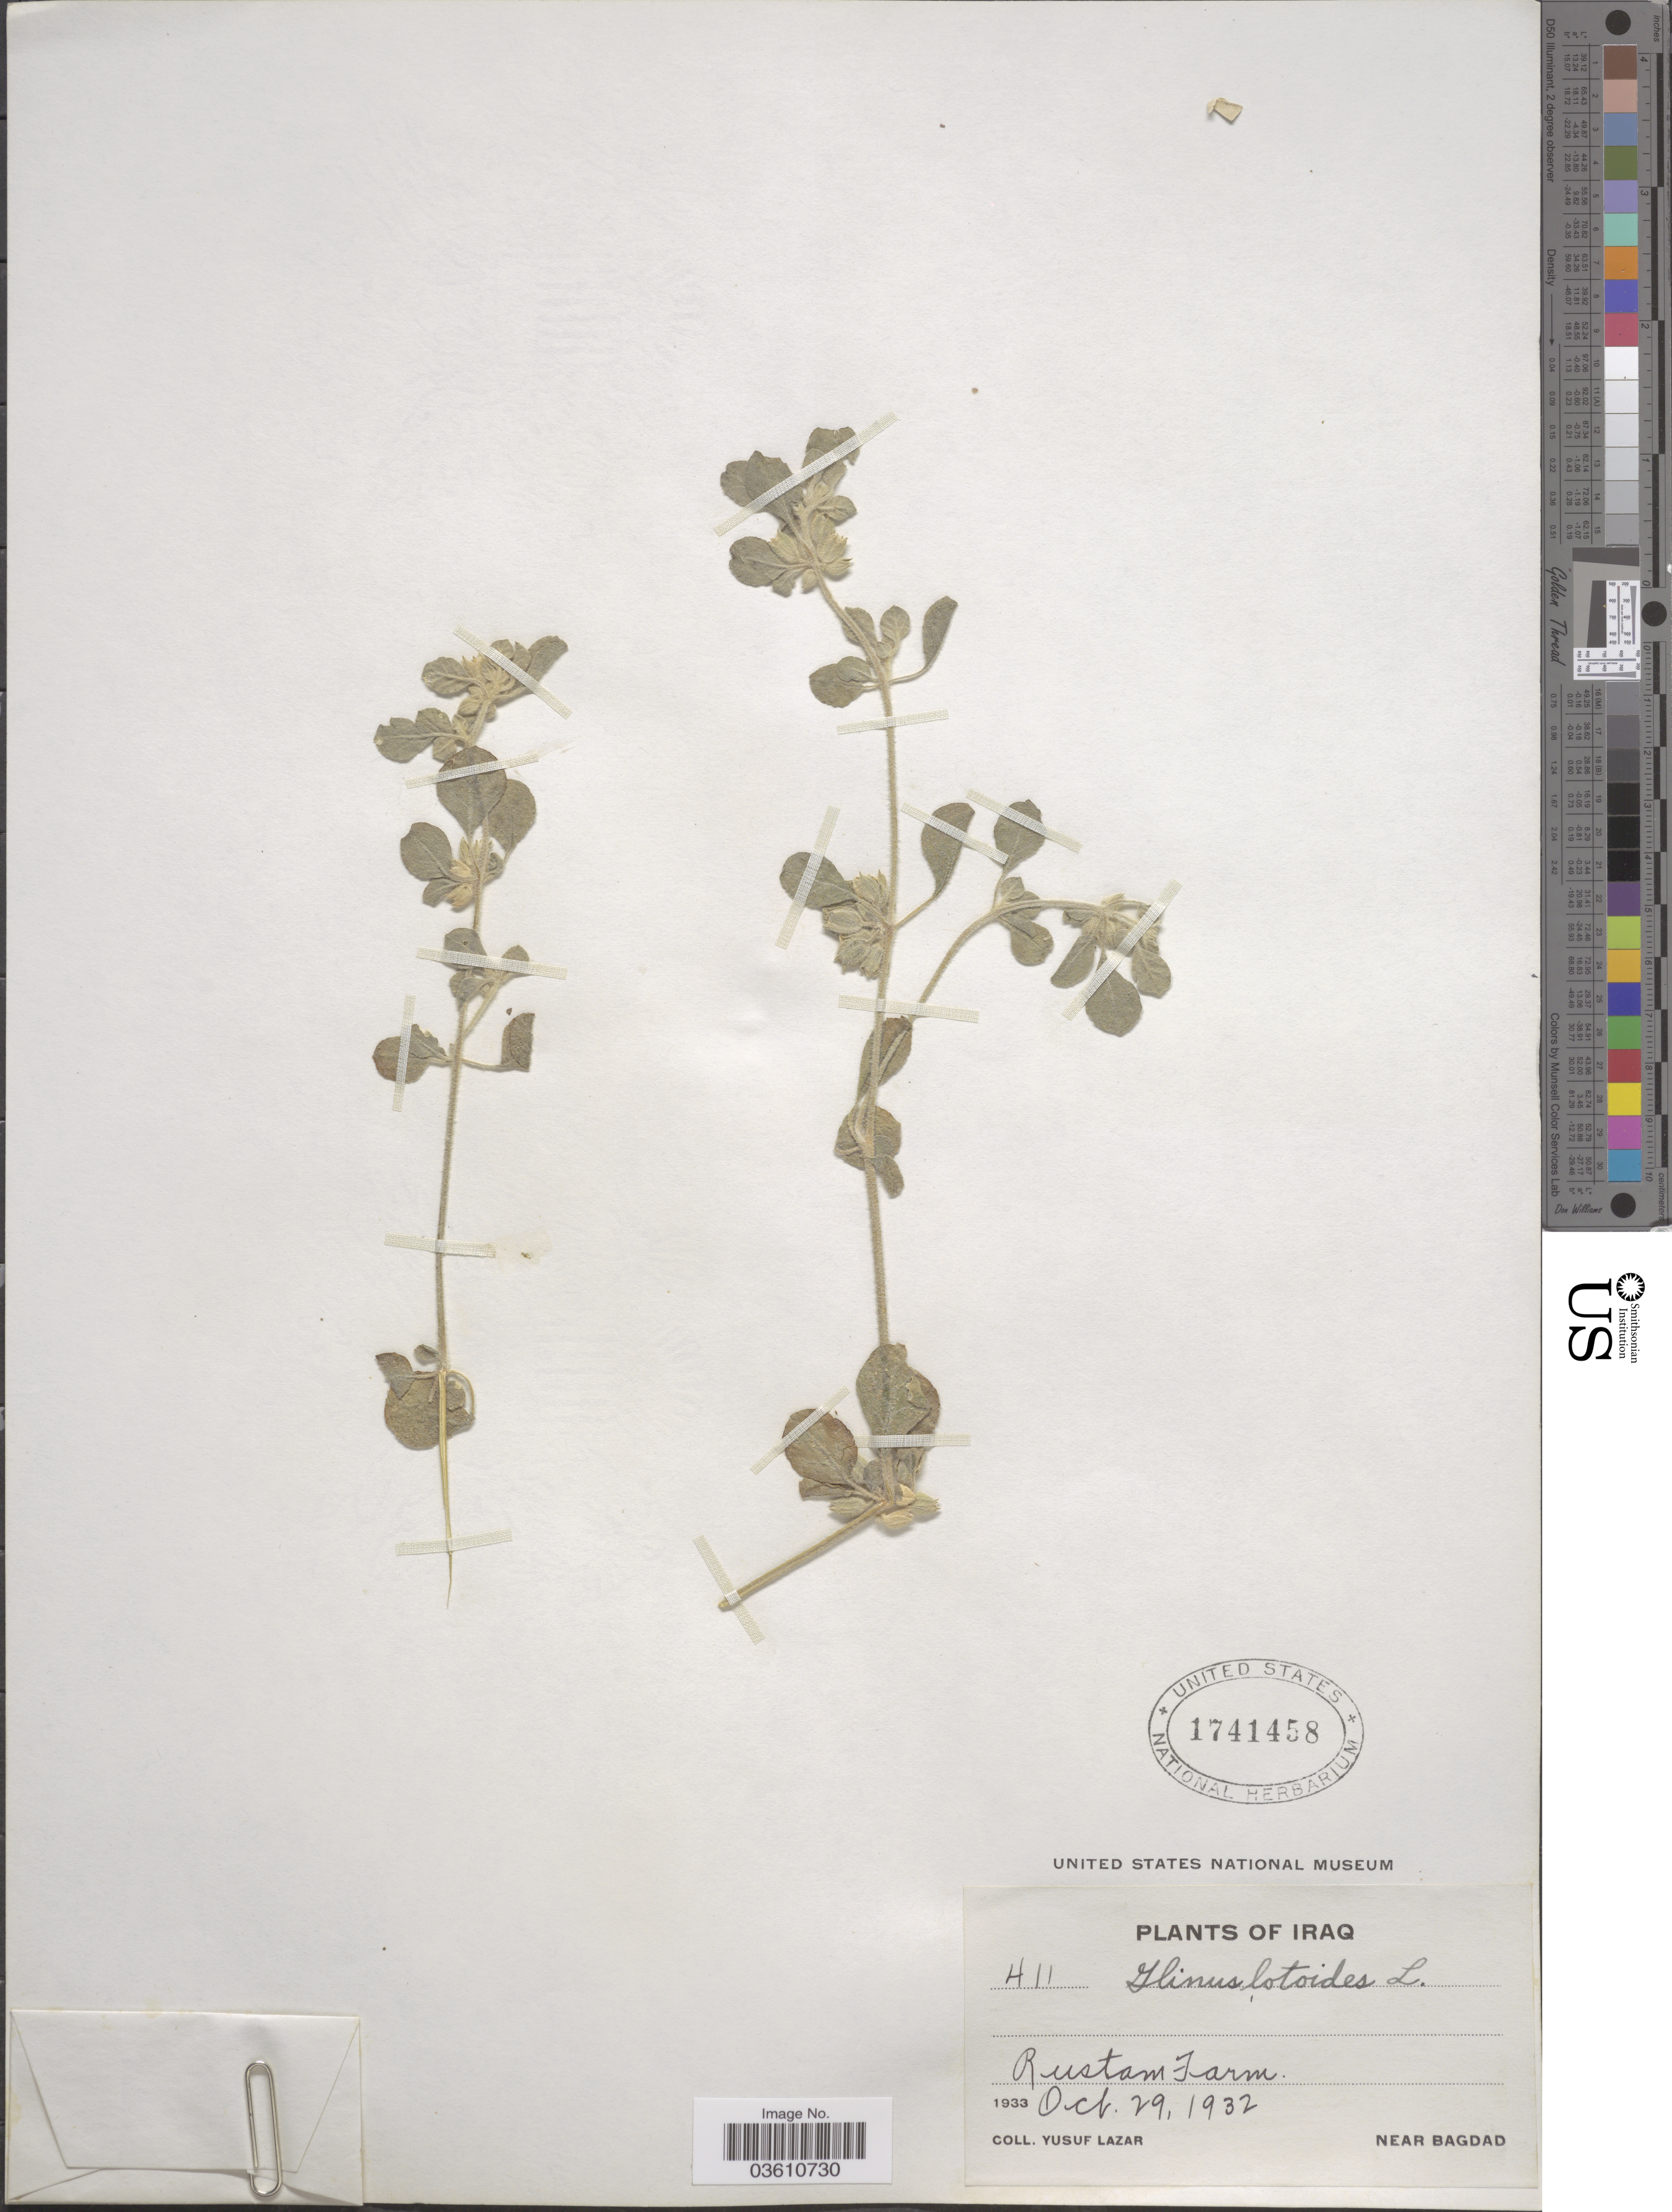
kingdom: Plantae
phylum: Tracheophyta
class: Magnoliopsida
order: Caryophyllales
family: Molluginaceae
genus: Glinus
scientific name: Glinus lotoides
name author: L.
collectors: Y. Lazar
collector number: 411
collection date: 1932-10-29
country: Iraq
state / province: Baghdad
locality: Rustam Farm. Near Bagdad.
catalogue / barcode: US 1741458